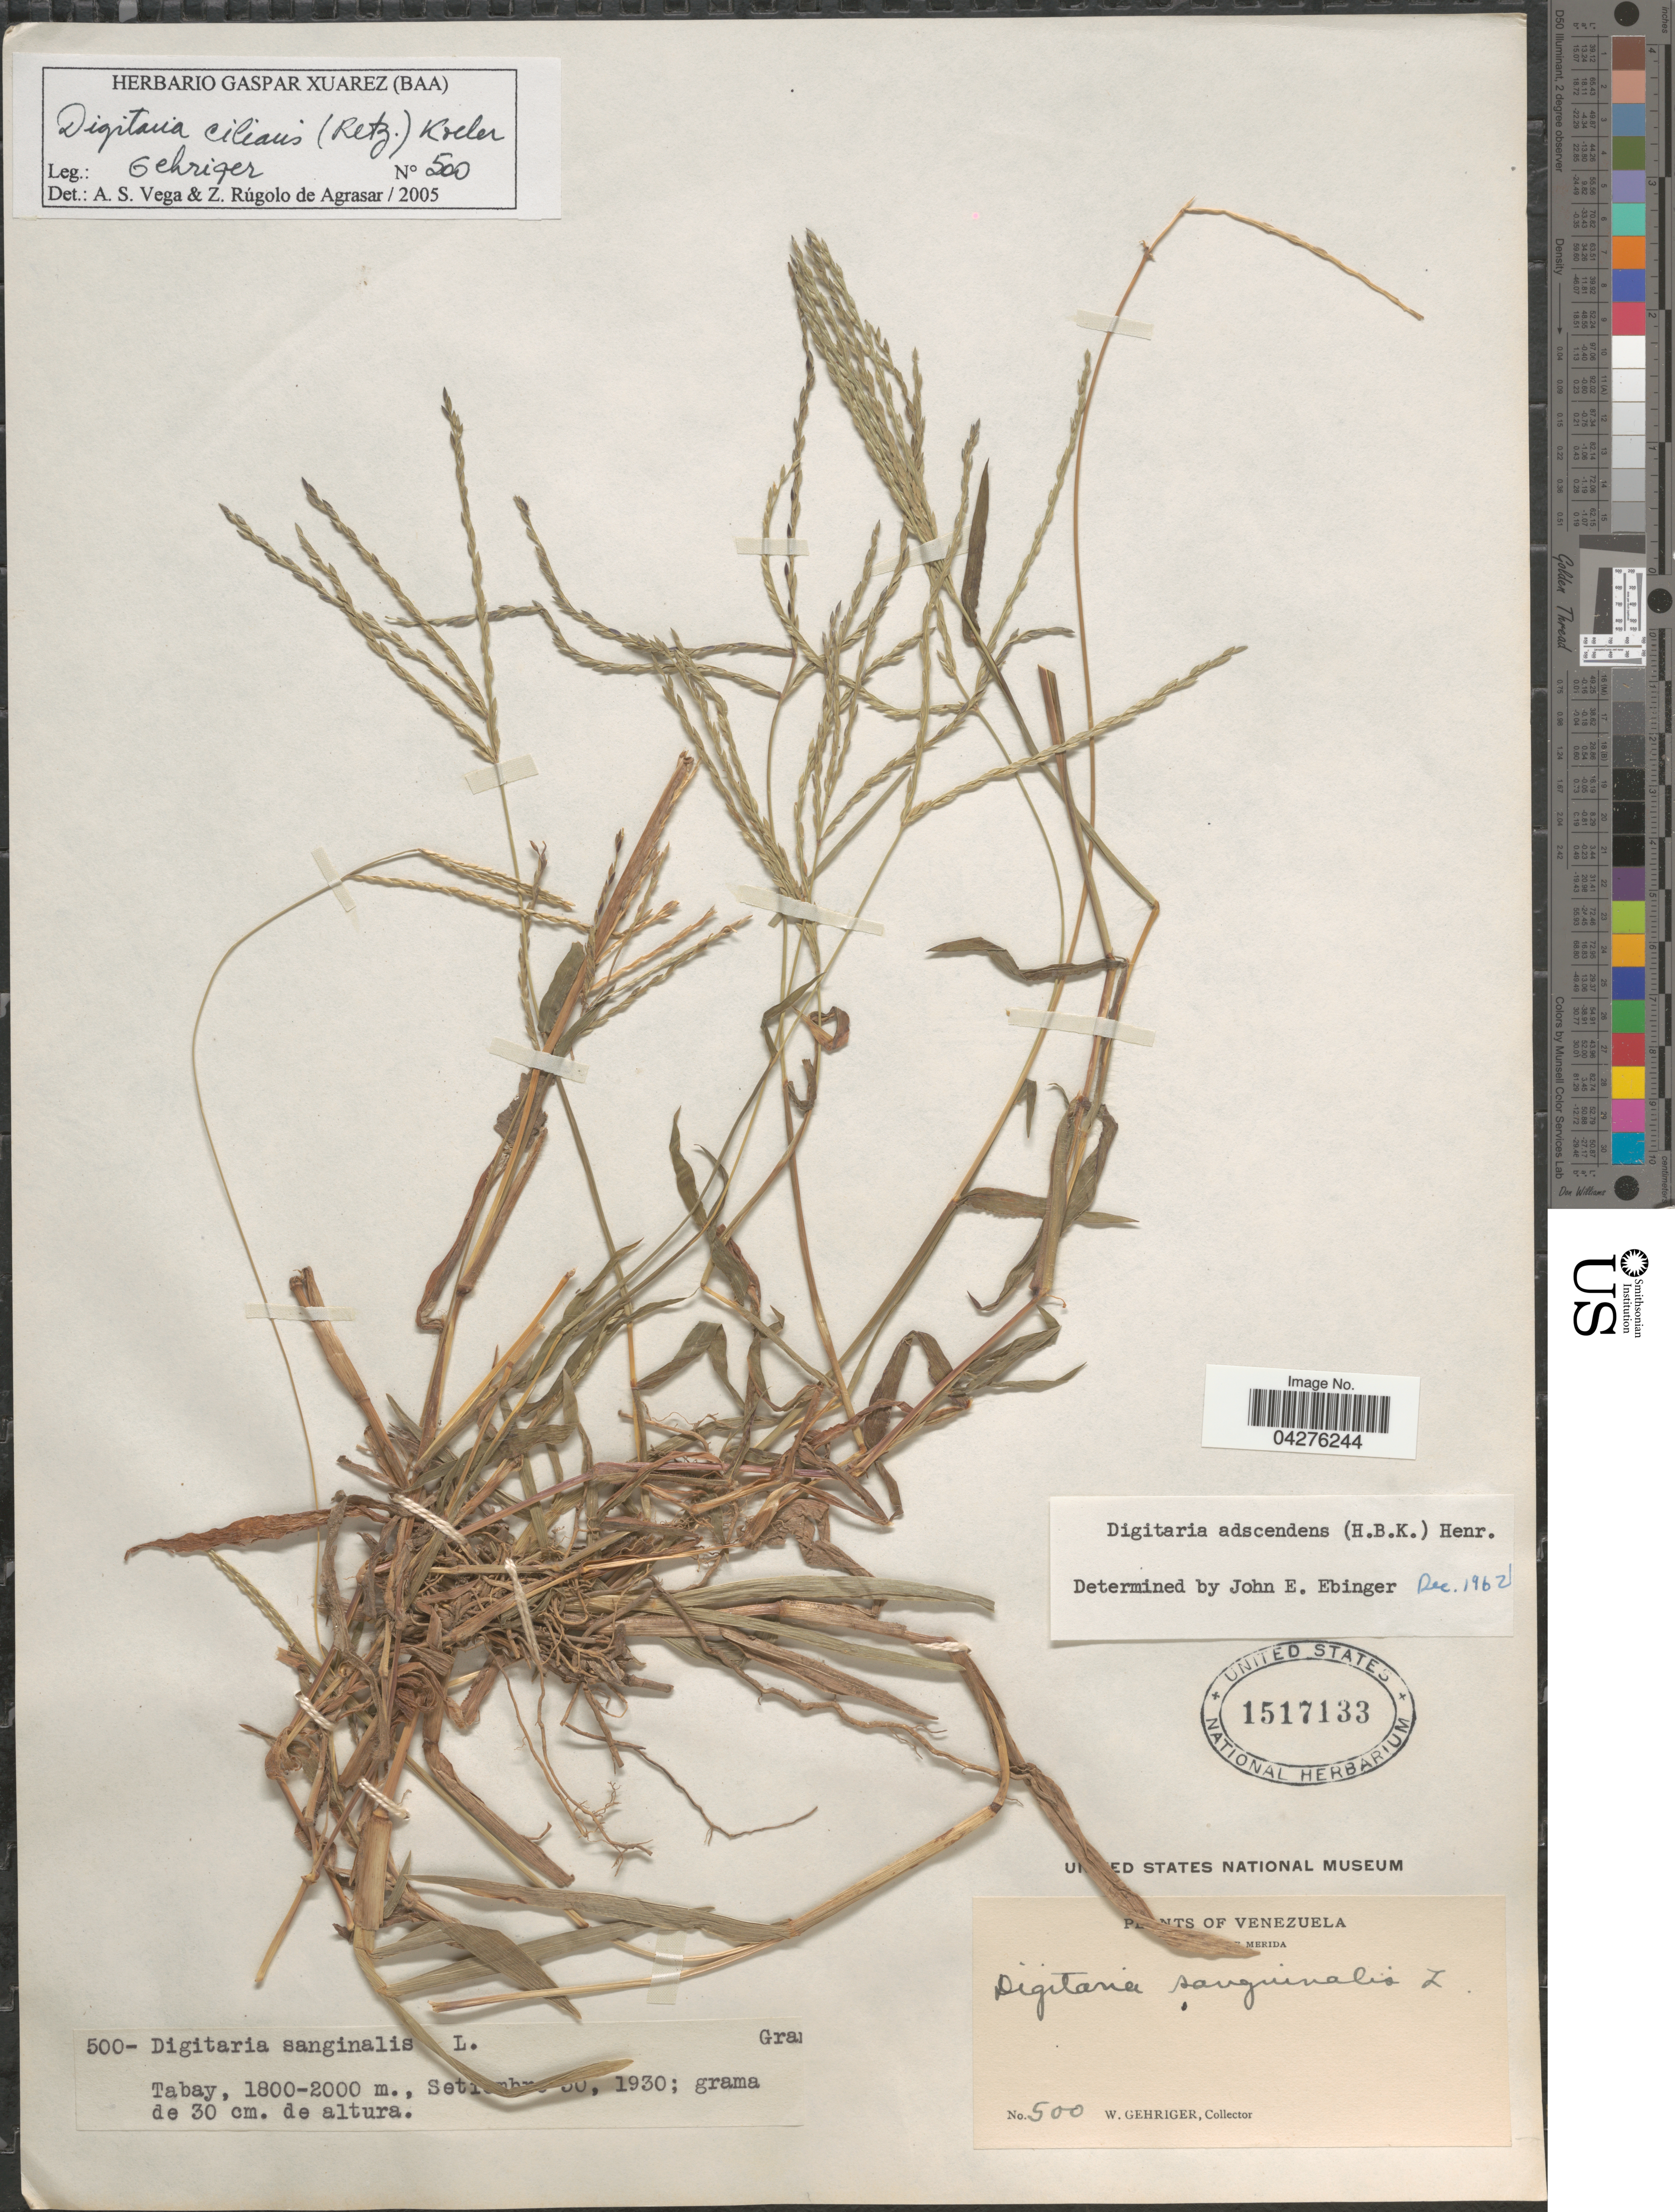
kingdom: Plantae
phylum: Tracheophyta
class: Liliopsida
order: Poales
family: Poaceae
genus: Digitaria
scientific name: Digitaria ciliaris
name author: (Retz.) Koeler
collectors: W. Gehriger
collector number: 500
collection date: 1930-09-30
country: Venezuela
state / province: Merida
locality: Tabay.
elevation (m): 1800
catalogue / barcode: US 1517133